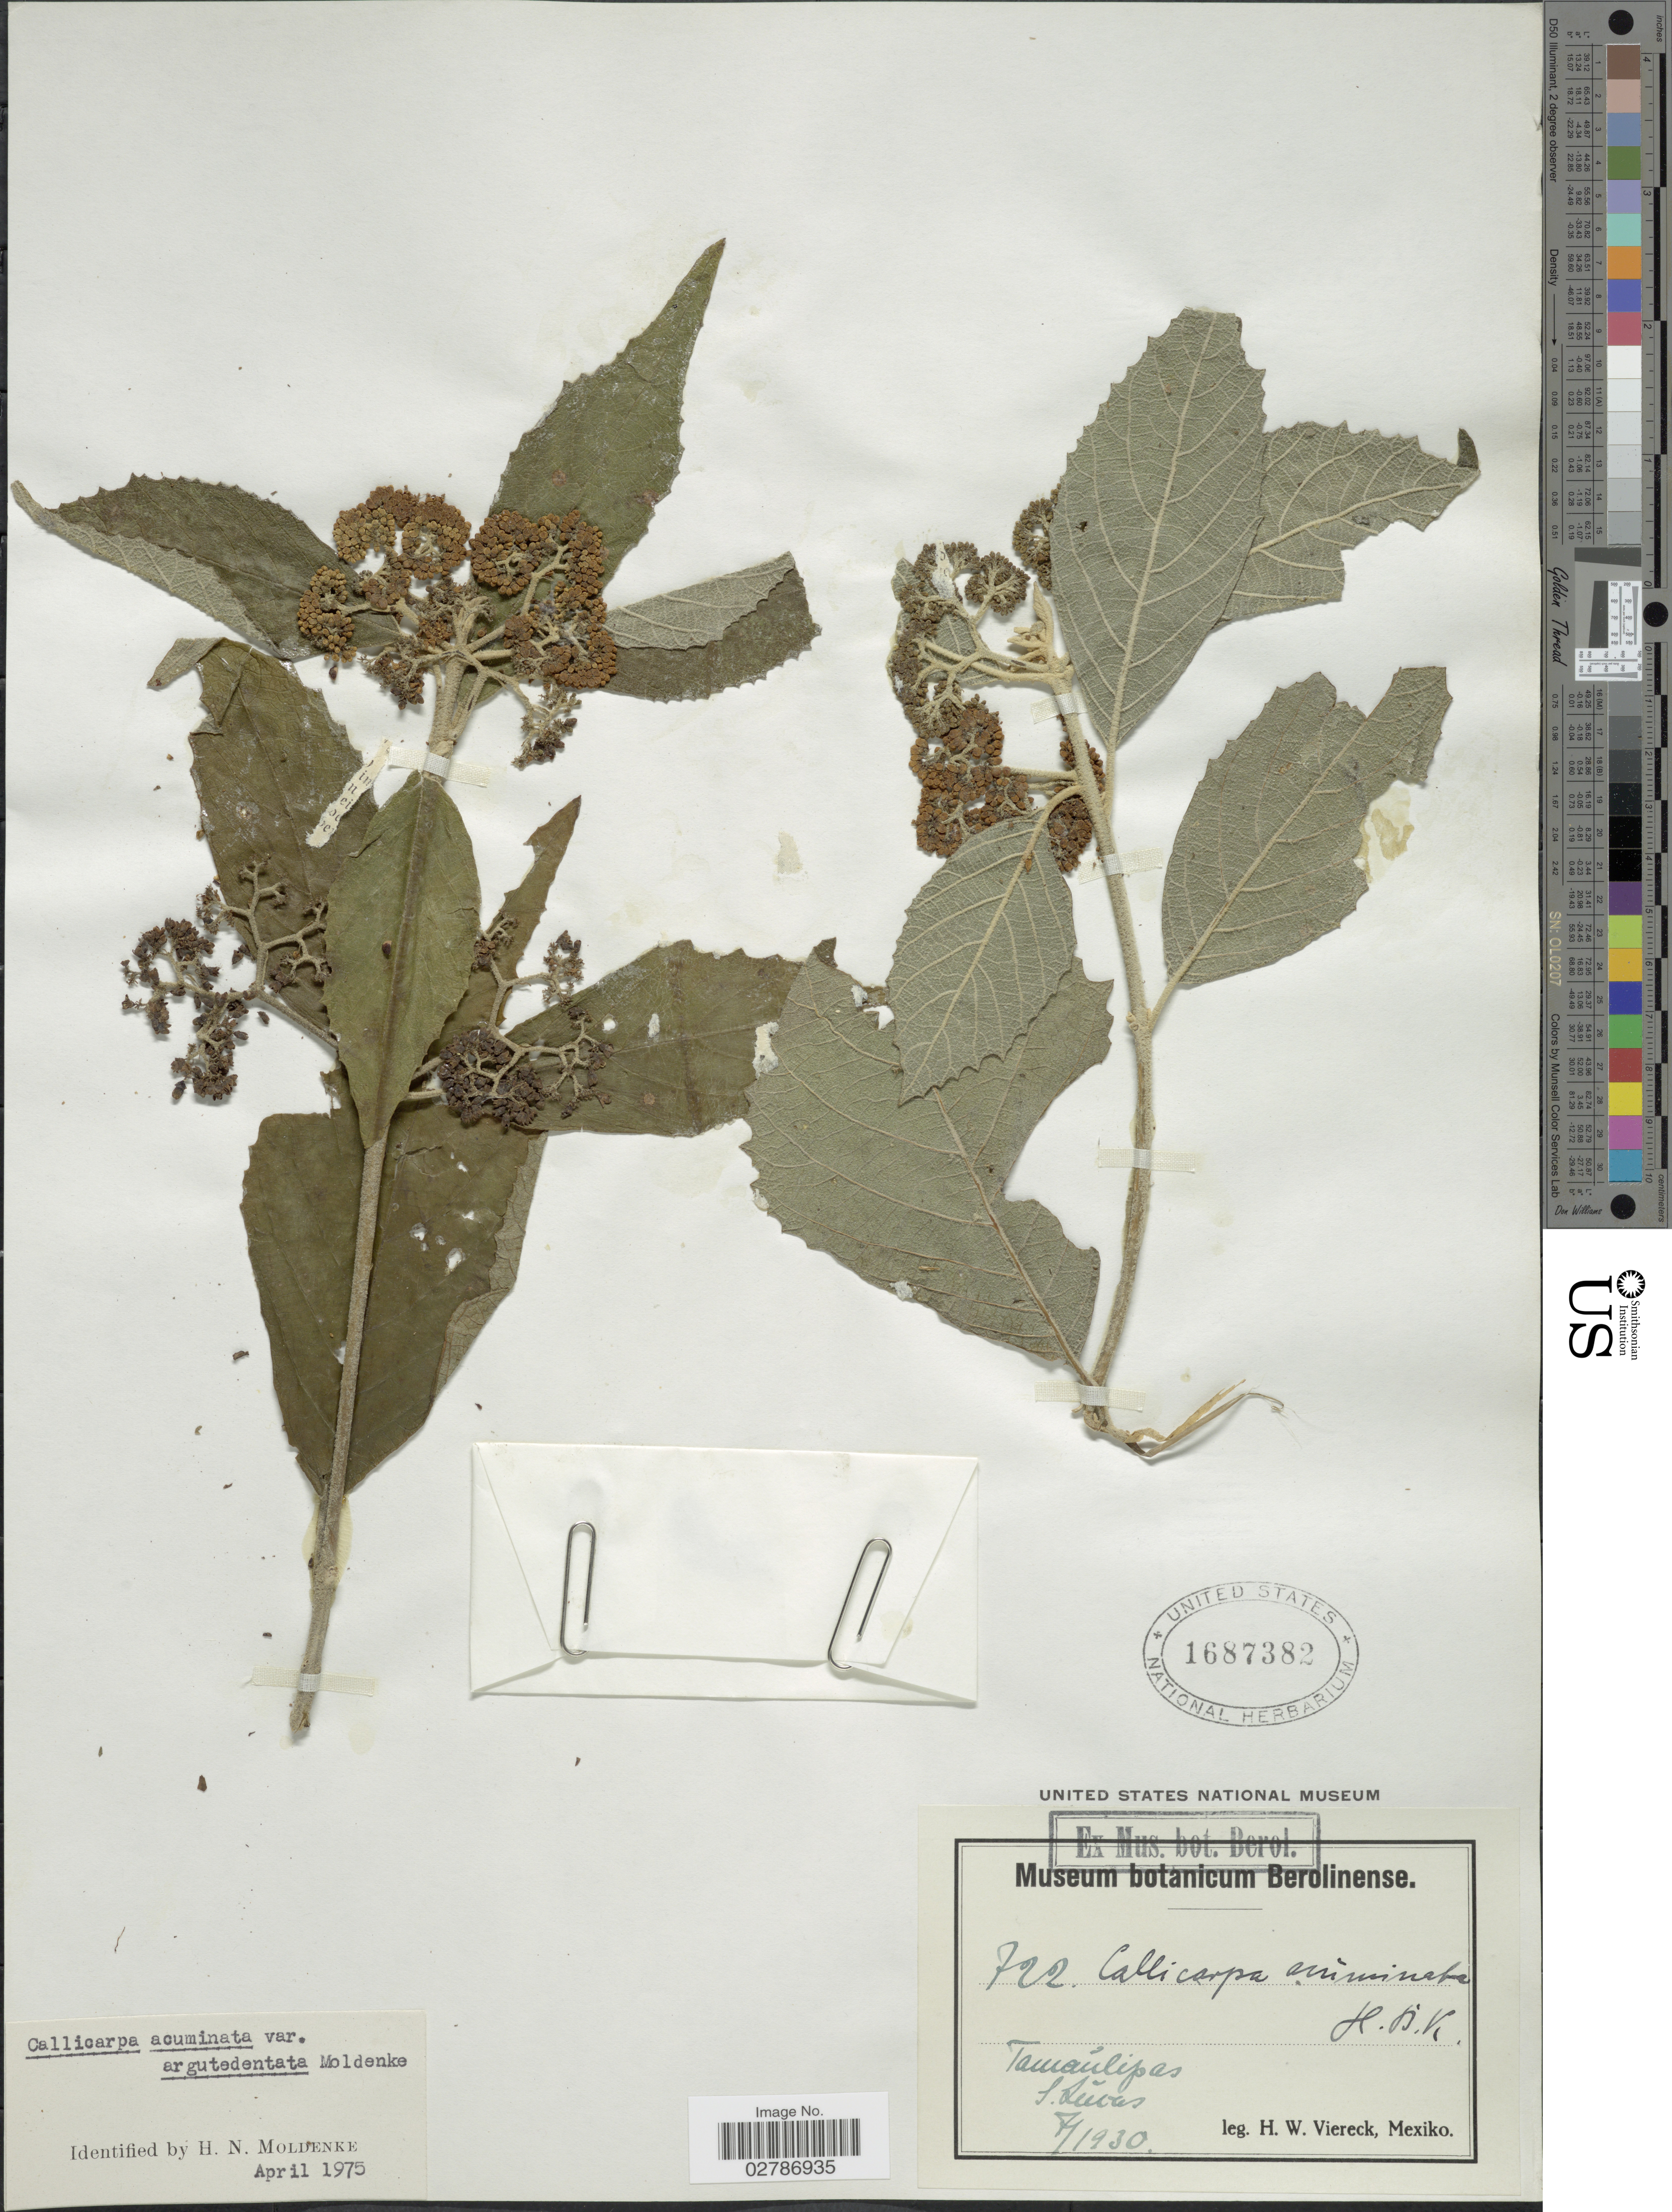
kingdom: Plantae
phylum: Tracheophyta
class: Magnoliopsida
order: Lamiales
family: Lamiaceae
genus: Callicarpa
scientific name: Callicarpa acuminata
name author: Kunth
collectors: H. W. Viereck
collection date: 1930-07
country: Mexico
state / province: Tamaulipas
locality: S. Suvas.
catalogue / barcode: US 1687382